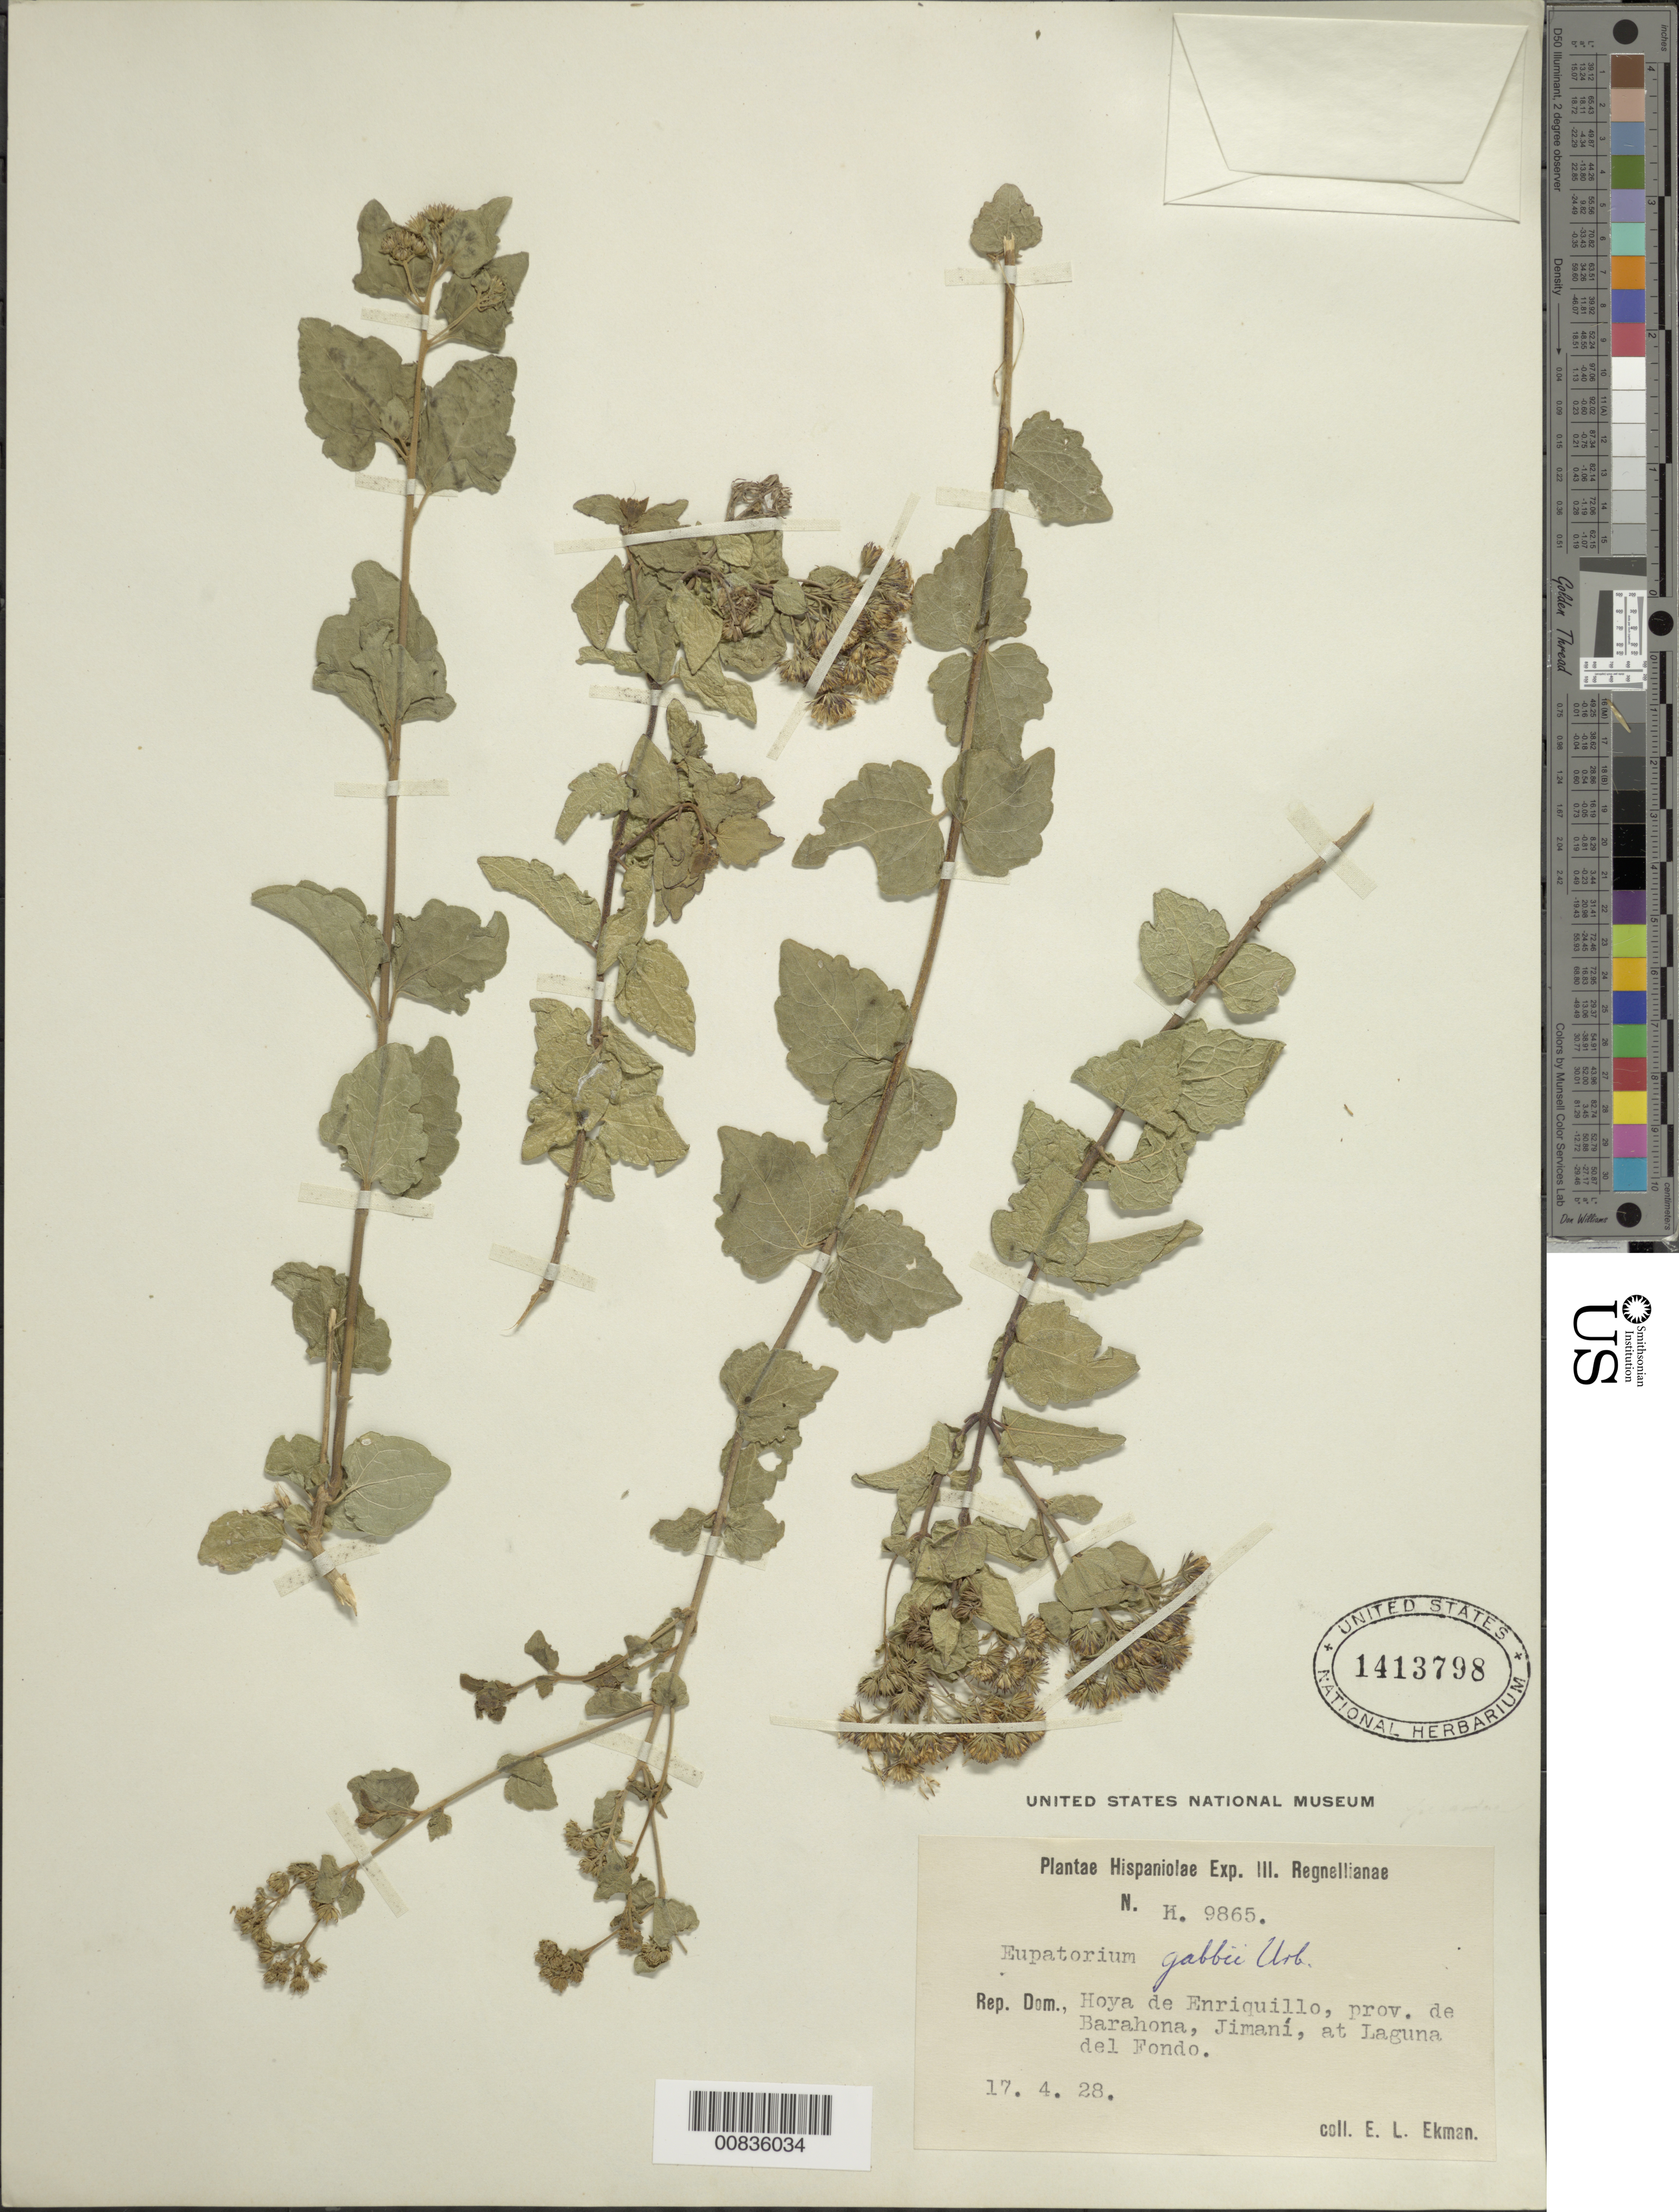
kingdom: Plantae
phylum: Tracheophyta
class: Magnoliopsida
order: Asterales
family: Asteraceae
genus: Koanophyllon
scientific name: Koanophyllon gabbii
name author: (Urb.) R.M. King & H. Rob.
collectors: E. L. Ekman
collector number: H 9865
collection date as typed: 17 Apr 1928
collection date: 1928-04-17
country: Dominican Republic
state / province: Barahona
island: Hispaniola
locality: Hoya de Enriquillo, Jimaní, at Laguna del Fondo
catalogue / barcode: US 1413798